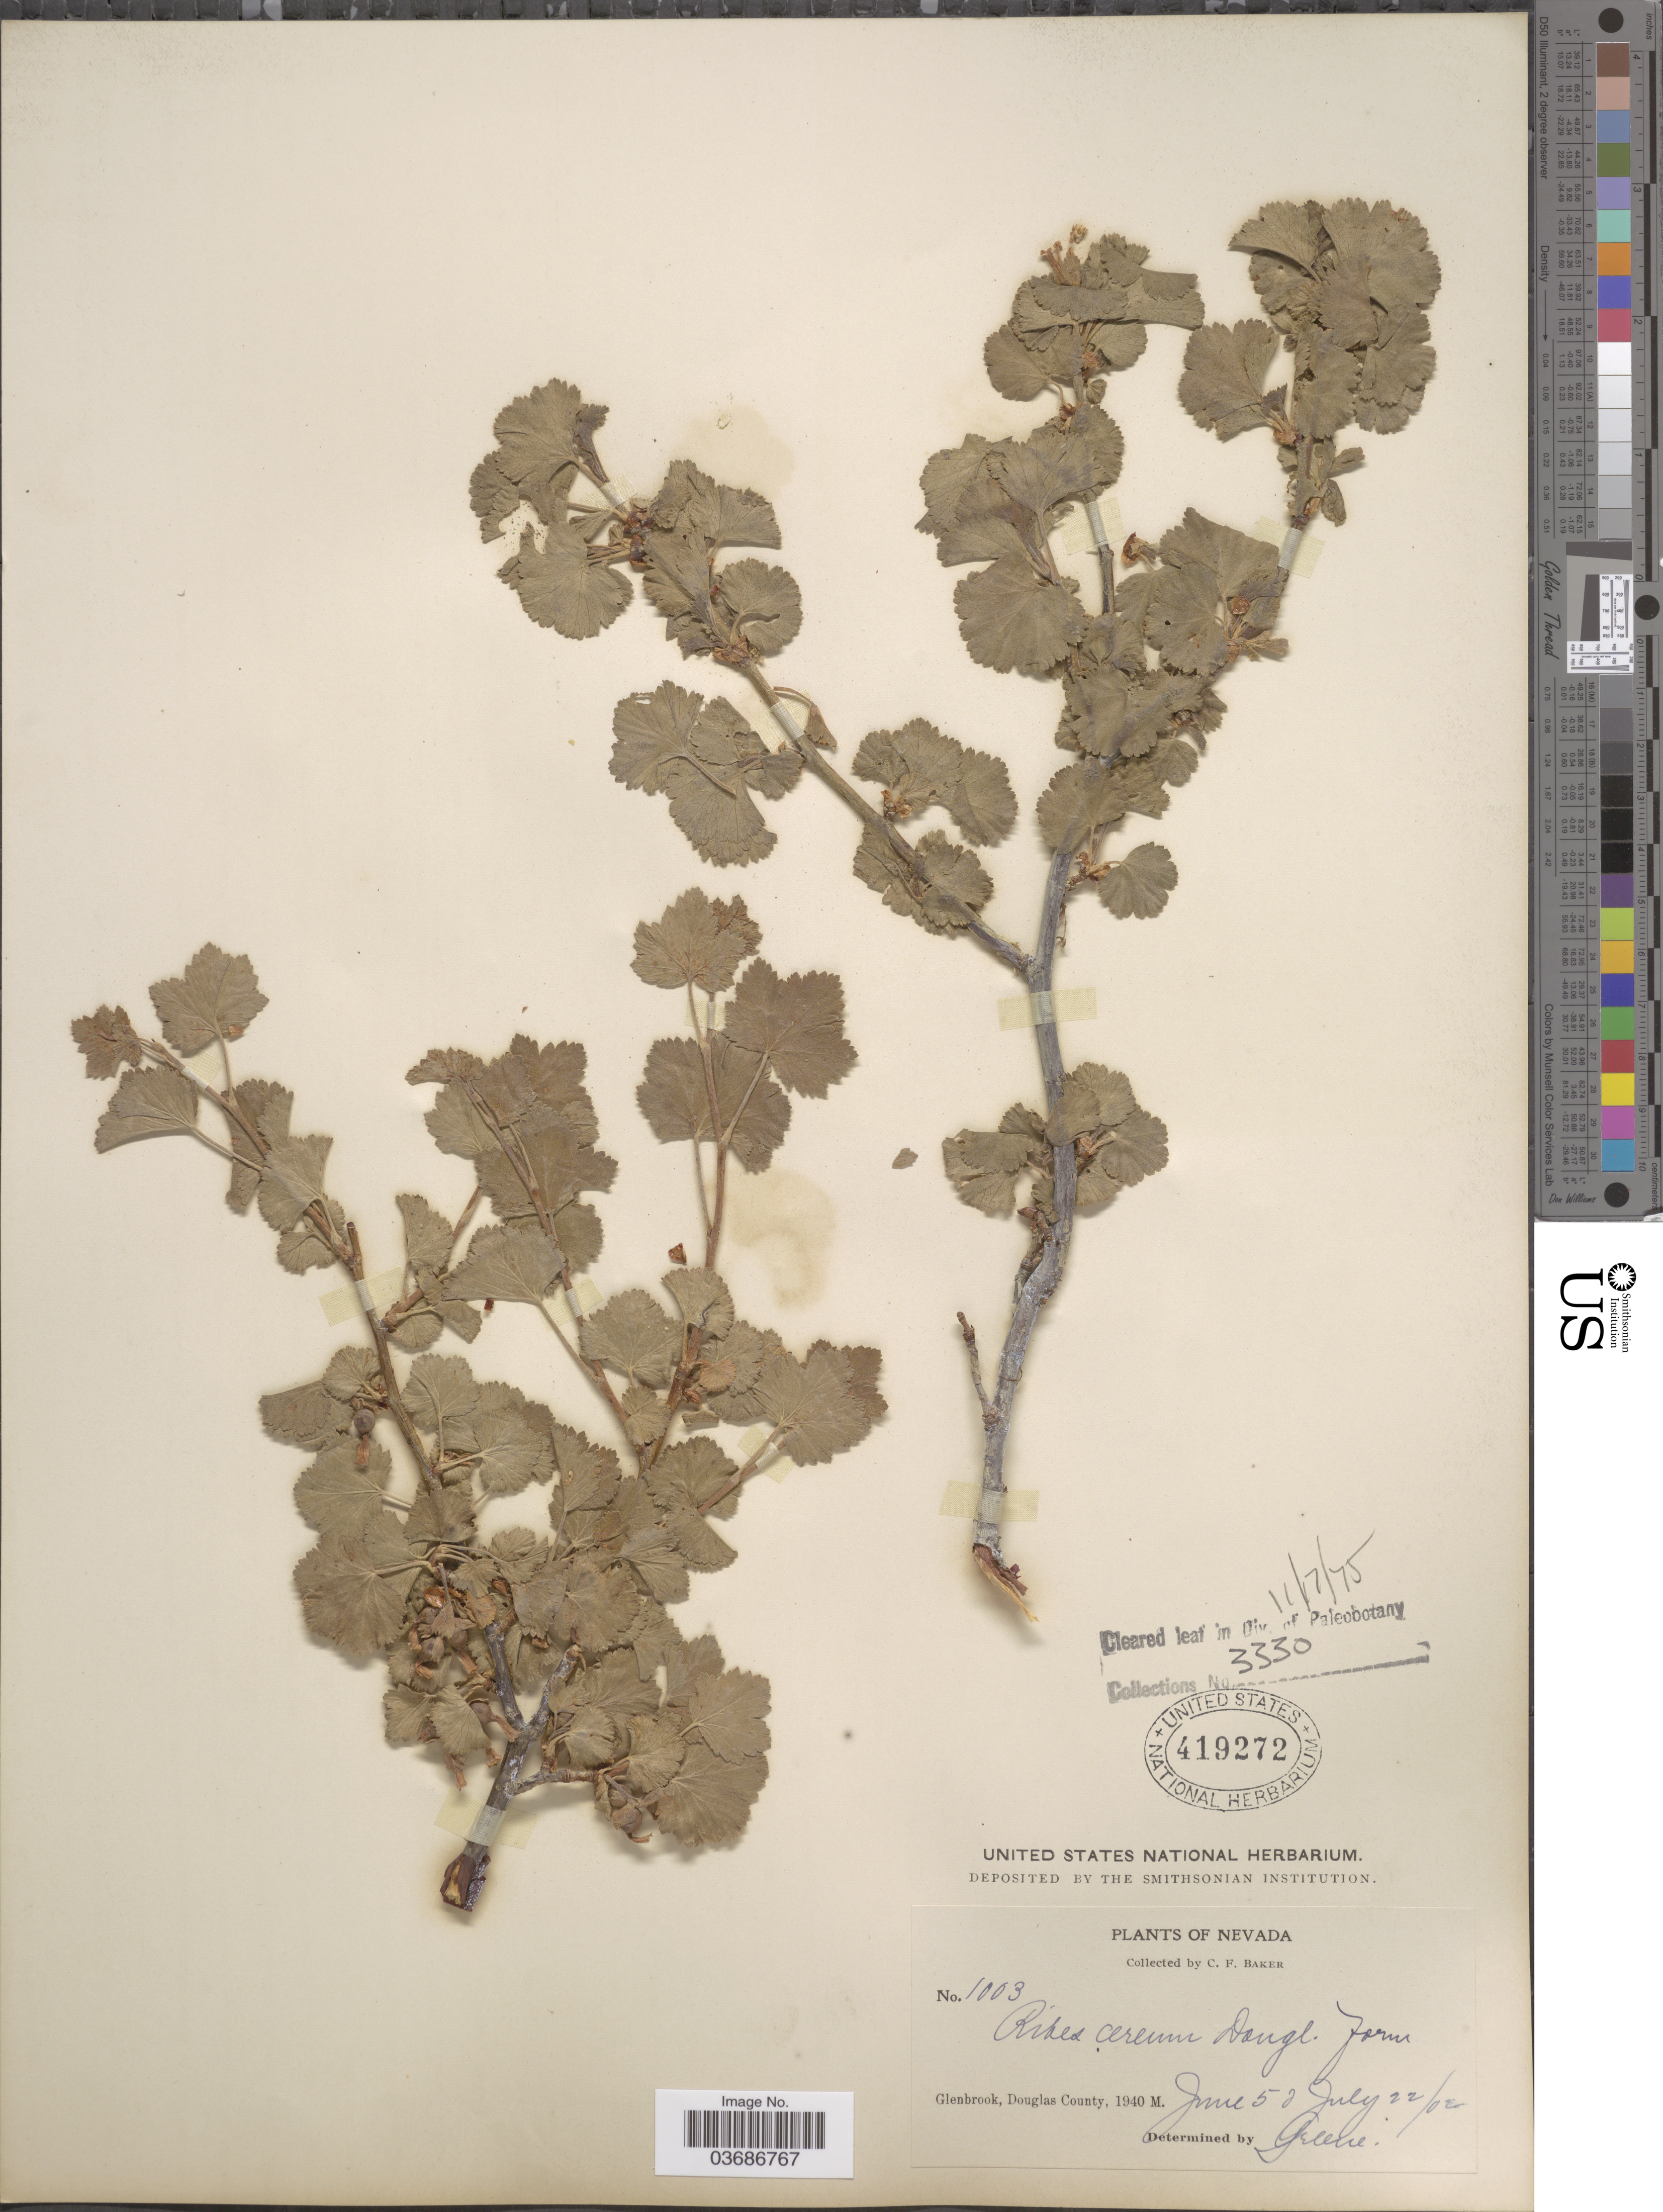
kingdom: Plantae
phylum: Tracheophyta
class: Magnoliopsida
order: Saxifragales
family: Grossulariaceae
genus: Ribes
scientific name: Ribes cereum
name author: Douglas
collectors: C. F. Baker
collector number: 1003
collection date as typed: Transcribed d/m/y: 5/6/2 to 22/7/2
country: United States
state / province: Nevada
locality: Glenbrook, Douglas County.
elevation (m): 1940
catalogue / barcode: US 419272